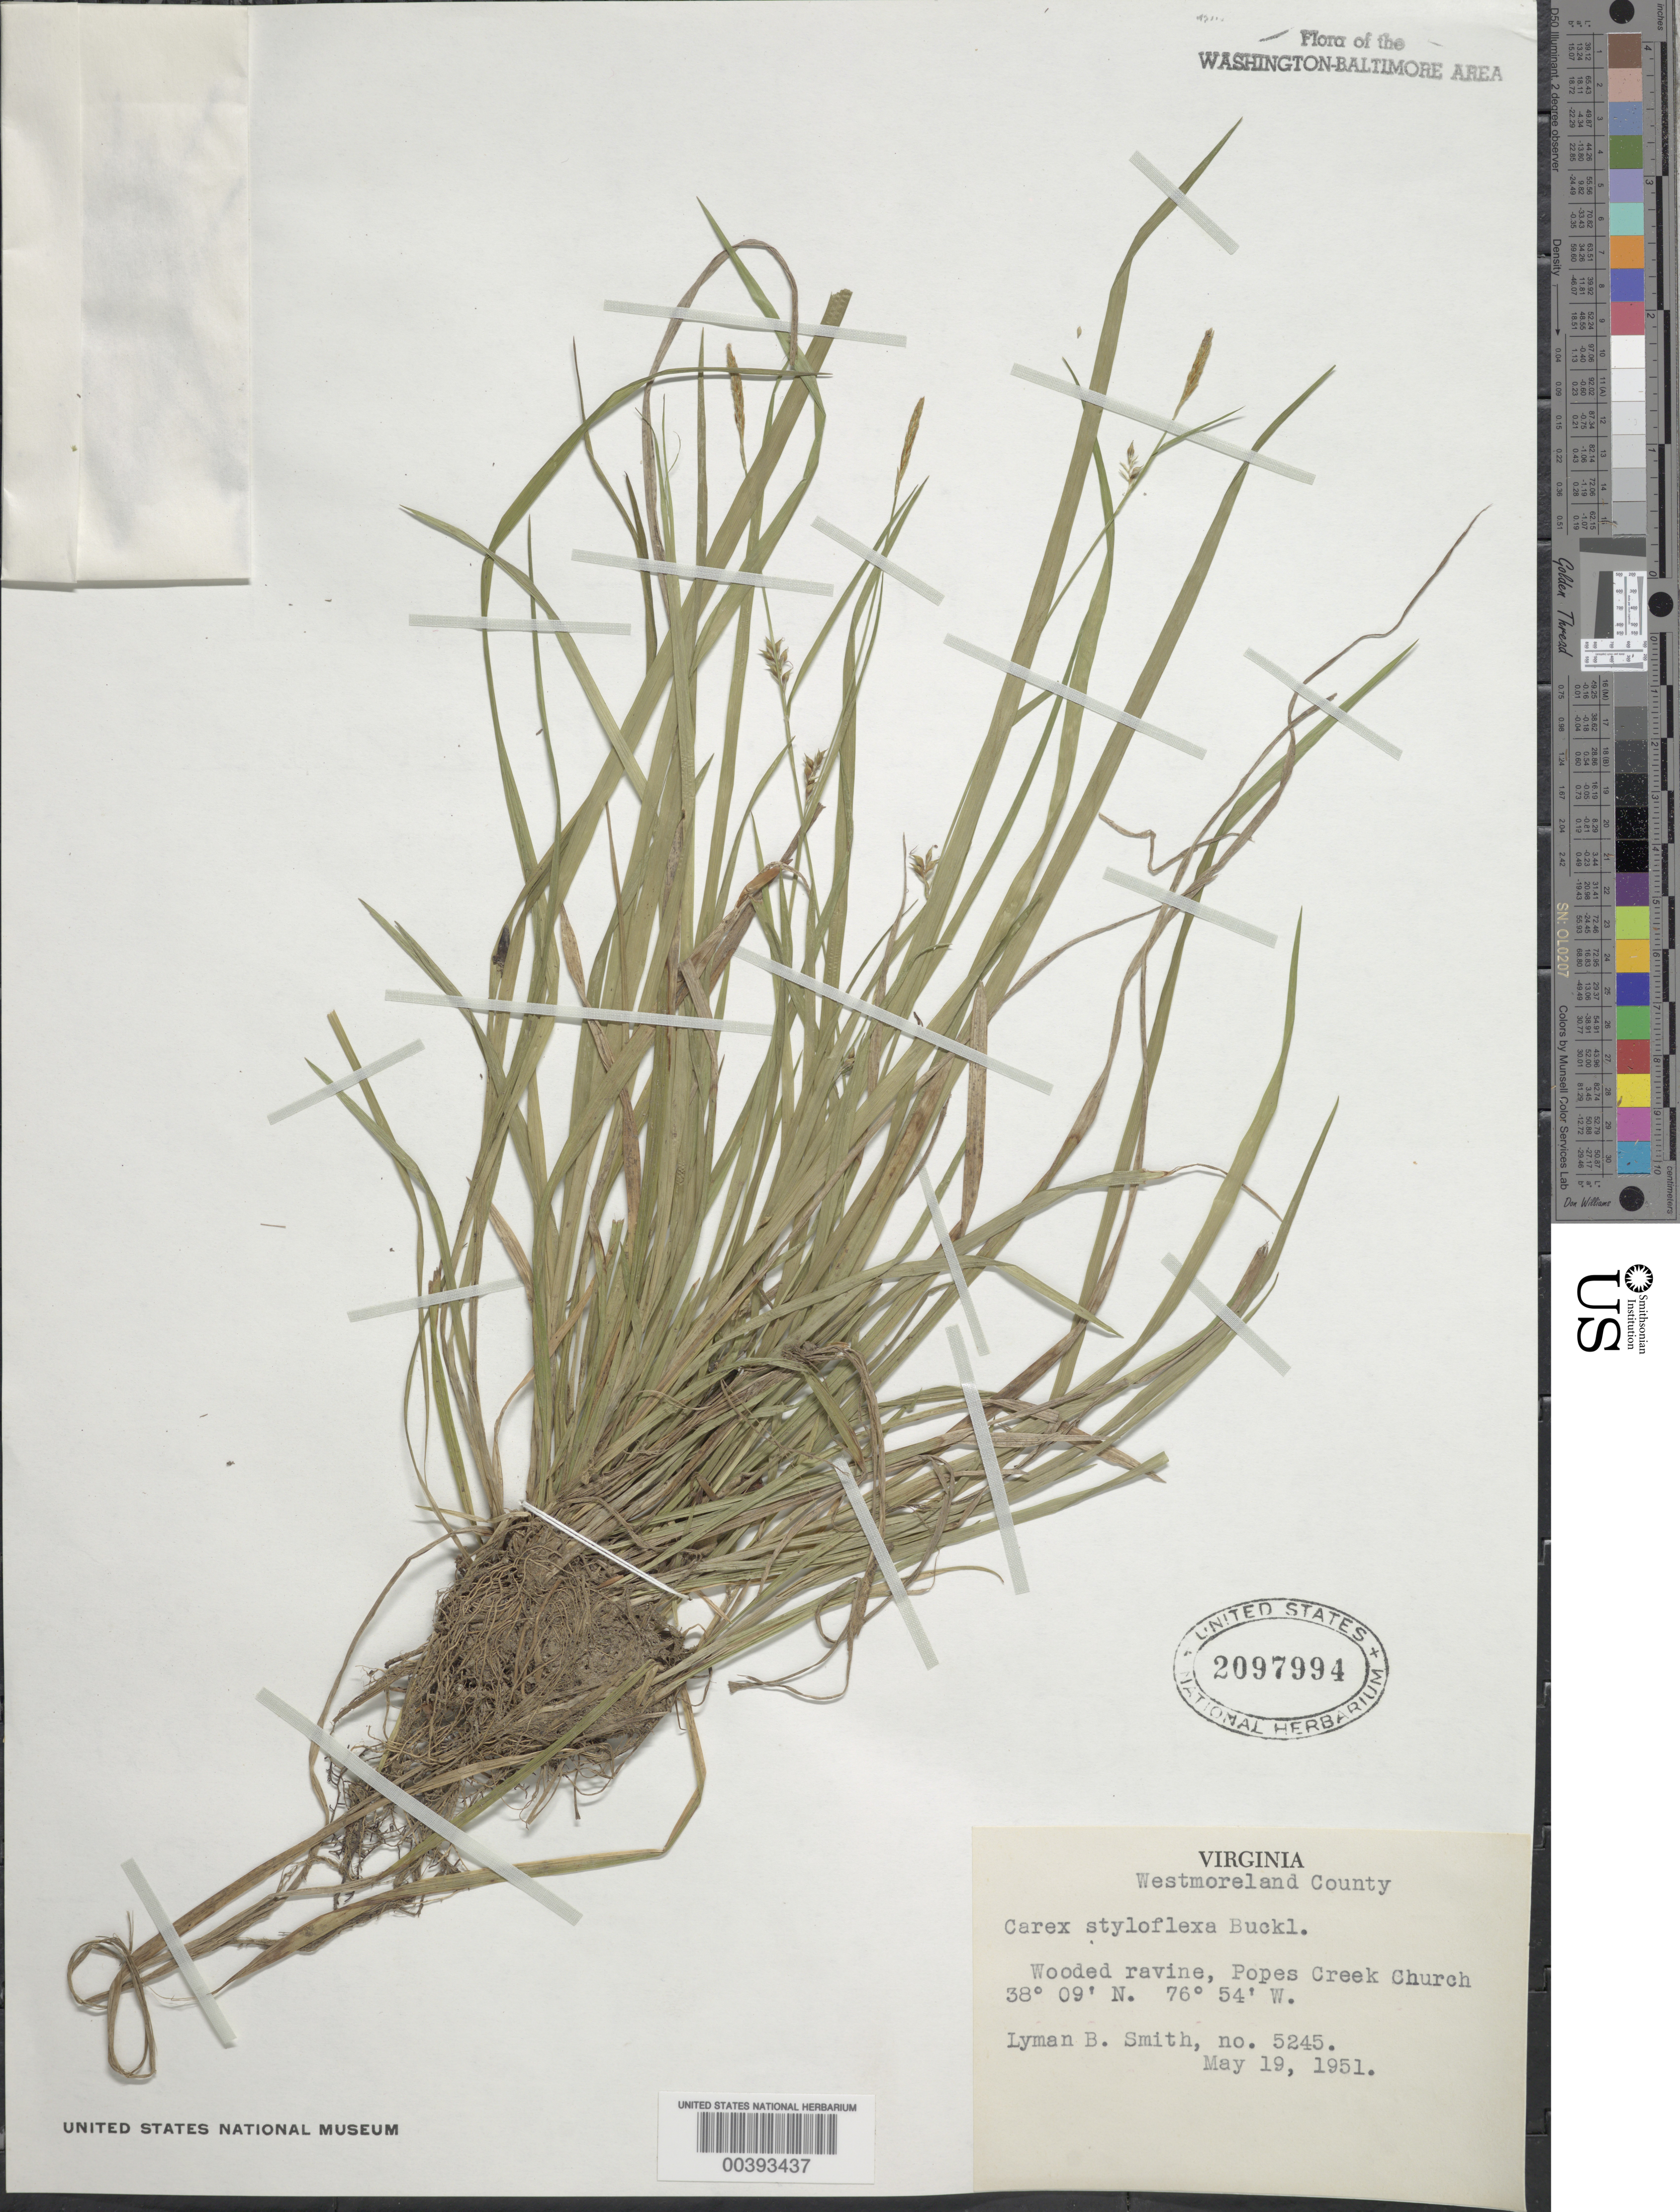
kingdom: Plantae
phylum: Tracheophyta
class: Liliopsida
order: Poales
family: Cyperaceae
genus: Carex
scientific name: Carex styloflexa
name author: Buckley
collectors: L. Smith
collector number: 5245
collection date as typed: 19 May 1951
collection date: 1951-05-19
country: United States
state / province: Virginia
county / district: Westmoreland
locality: Popes Creek Church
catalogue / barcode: US 2097994